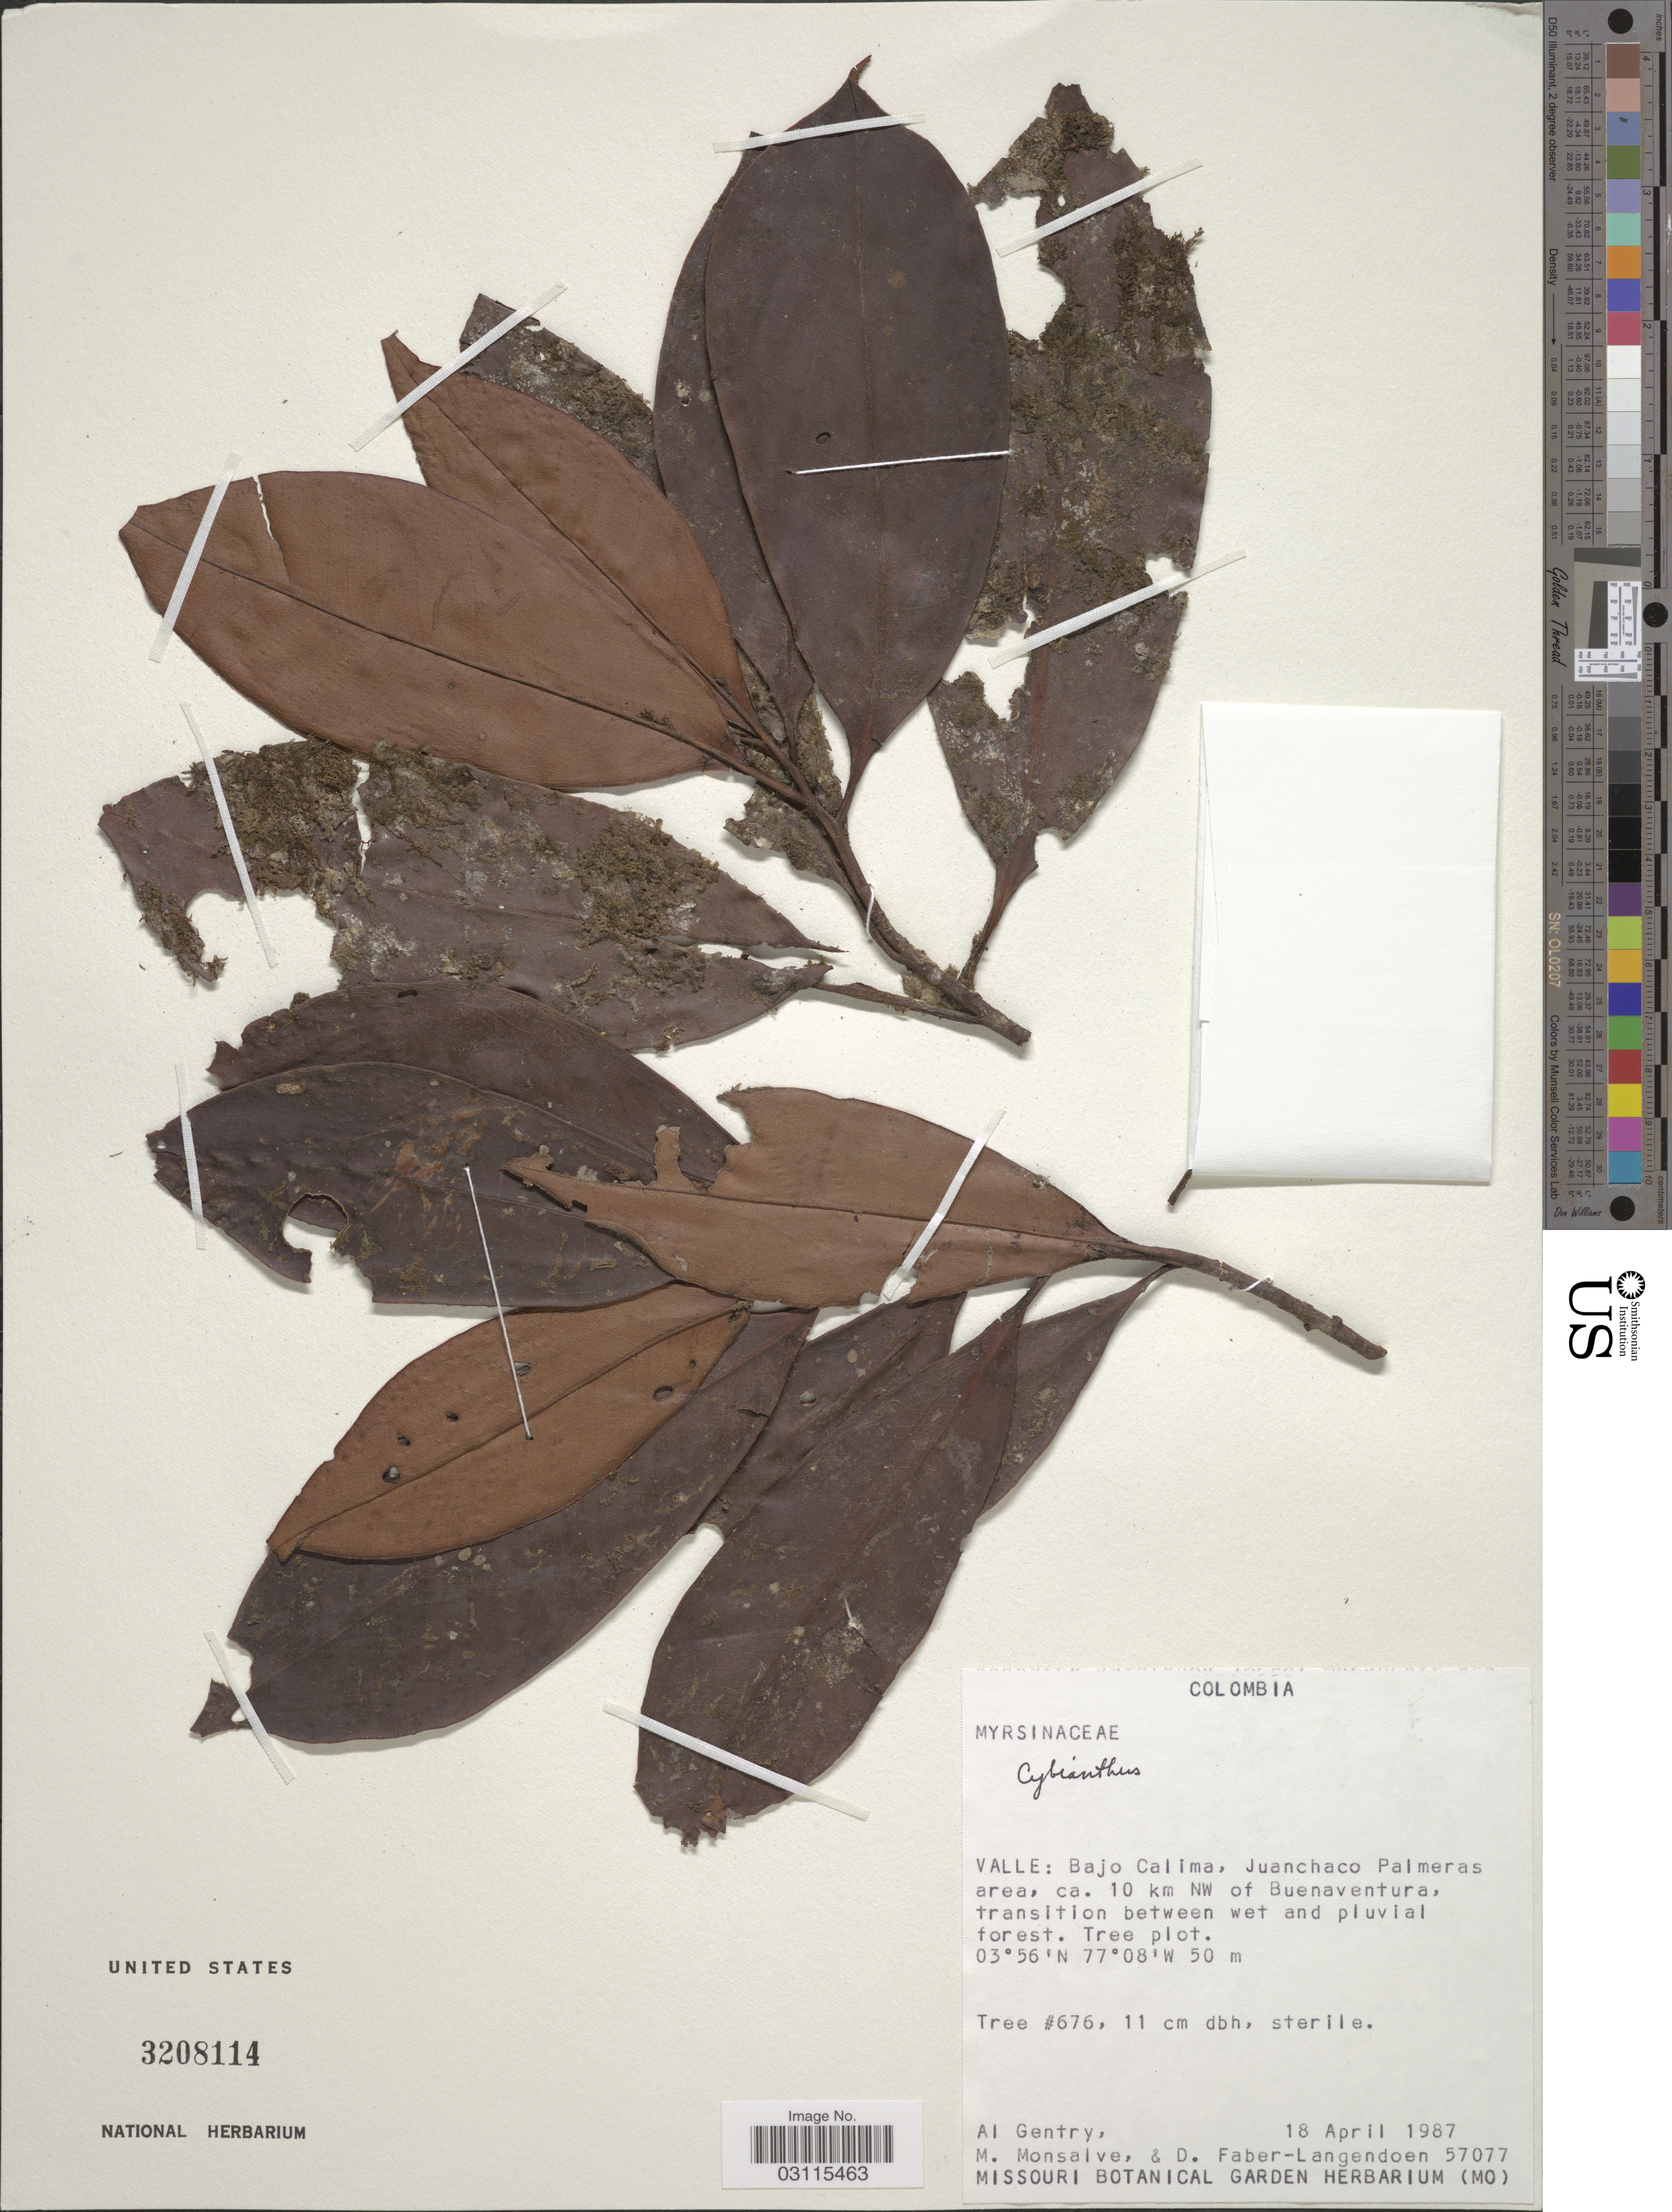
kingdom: Plantae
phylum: Tracheophyta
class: Magnoliopsida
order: Ericales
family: Primulaceae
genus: Cybianthus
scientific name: Cybianthus sp.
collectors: A. H. Gentry, M. Monsalve & D. Faber-Langendoen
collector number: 57077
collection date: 1987-04-18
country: Colombia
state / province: Valle del Cauca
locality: Valle: Bajo Calima, Juanchaco Palmeras area, ca. 10 km NW of Buenaventura.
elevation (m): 50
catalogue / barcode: US 3208114